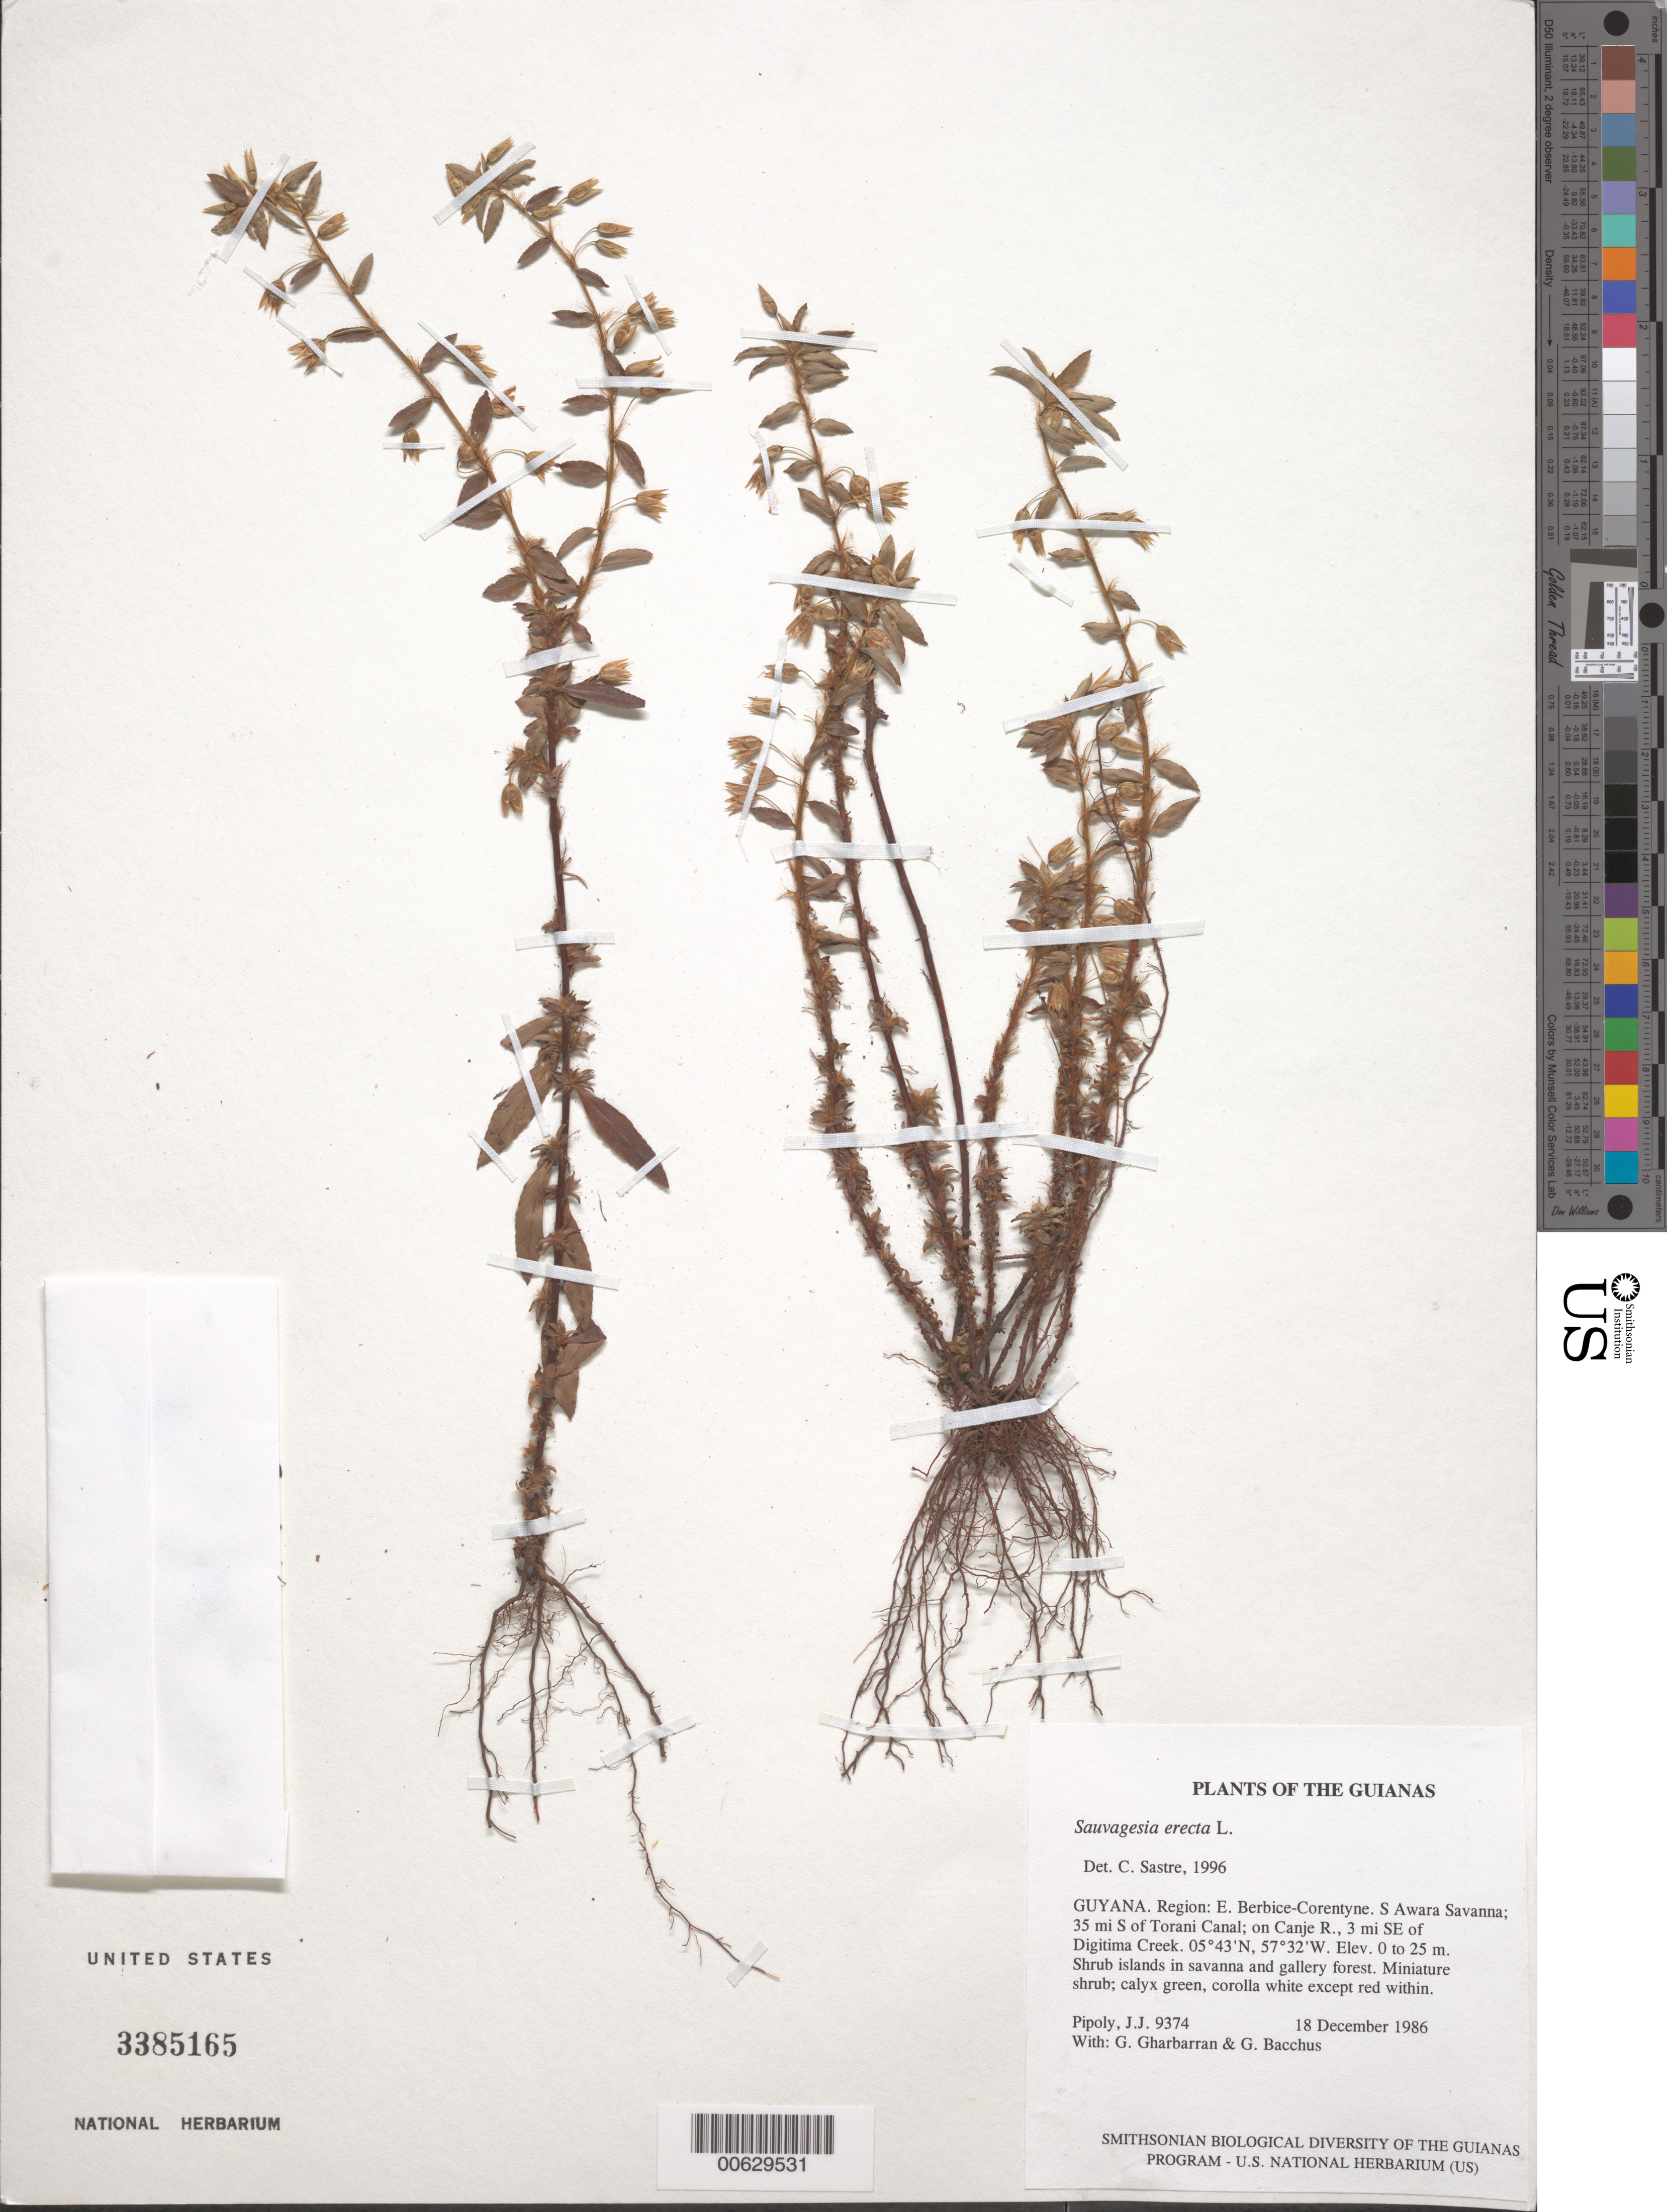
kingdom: Plantae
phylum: Tracheophyta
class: Magnoliopsida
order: Malpighiales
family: Ochnaceae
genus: Sauvagesia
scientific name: Sauvagesia erecta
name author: L.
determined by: Sastre, C. H. L.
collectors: J. J. Pipoly, G. Gharbarran & G. Bacchus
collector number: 9374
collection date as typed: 18 December 1986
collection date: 1986-12-18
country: Guyana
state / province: E. Berbice-Corentyne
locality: S Awara Savanna; ±35 mi S of Torani Canal; on Canje R., 3 mi SE of Digitima Creek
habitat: Shrub islands in savanna and gallery forest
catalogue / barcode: US 3385165